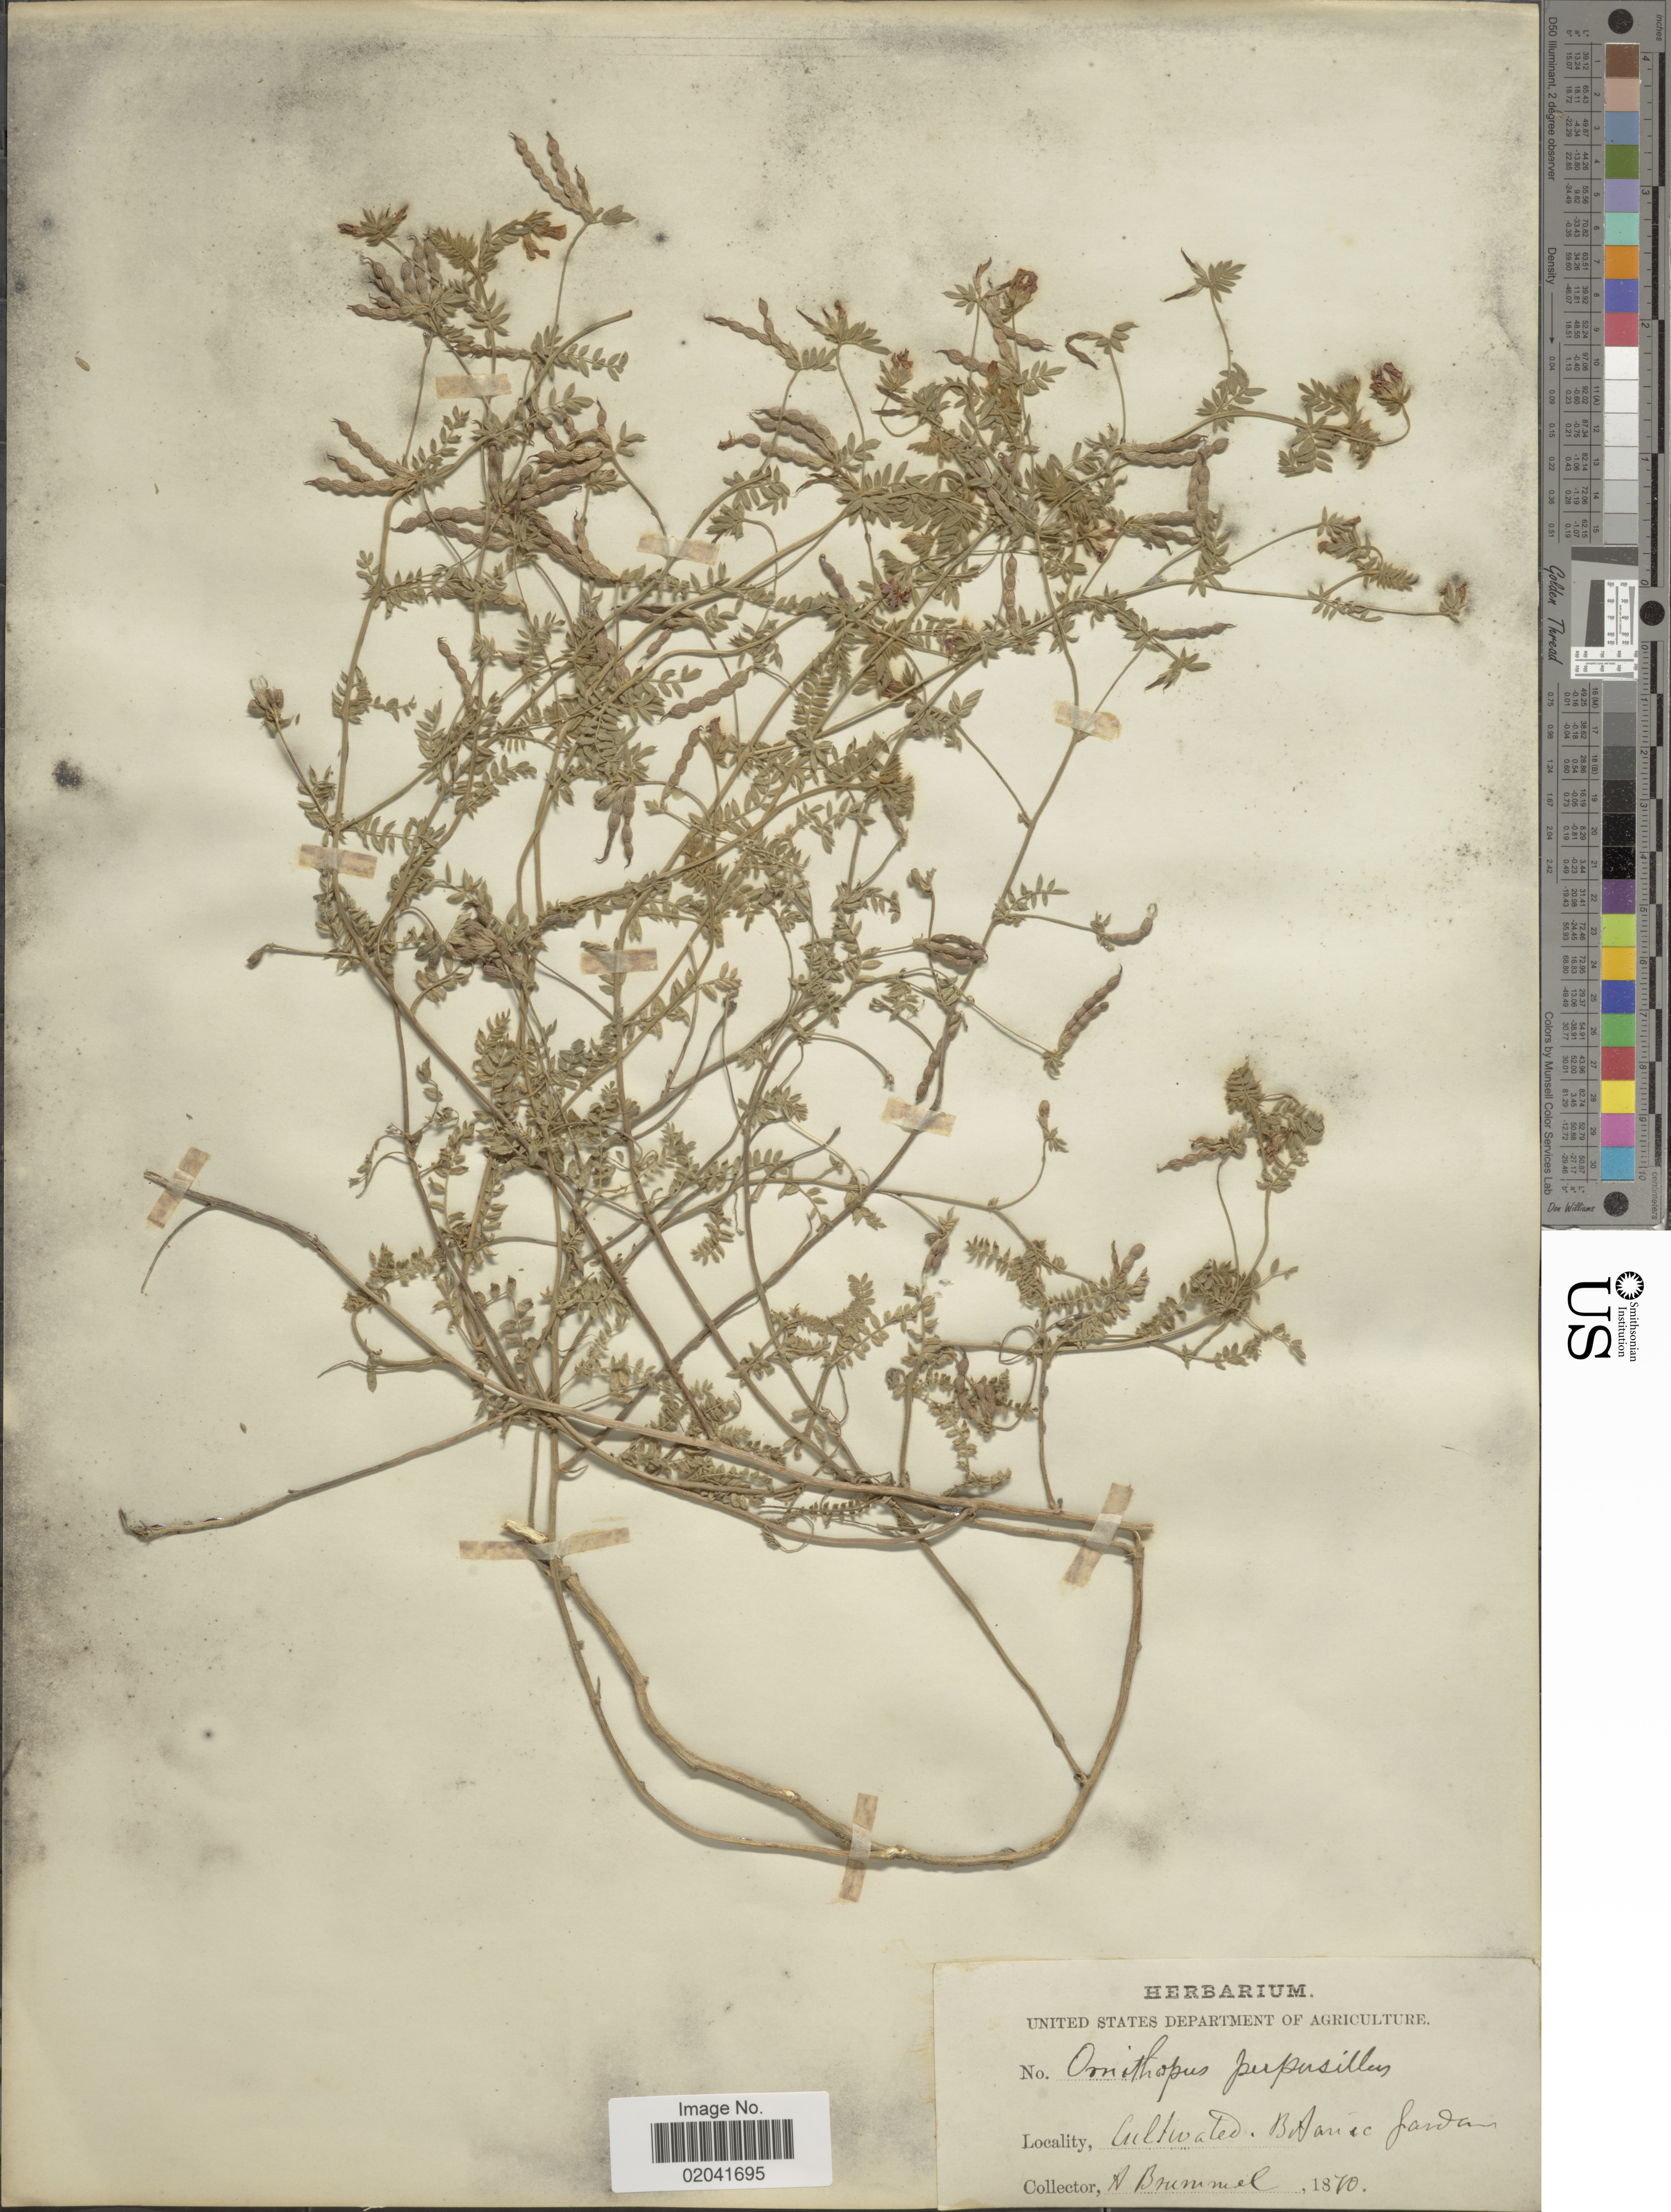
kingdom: Plantae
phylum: Tracheophyta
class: Magnoliopsida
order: Fabales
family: Fabaceae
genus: Ornithopus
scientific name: Ornithopus perpusillus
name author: L.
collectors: A. Brummel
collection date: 1870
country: United States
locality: Cultaved, Botanic Garden.